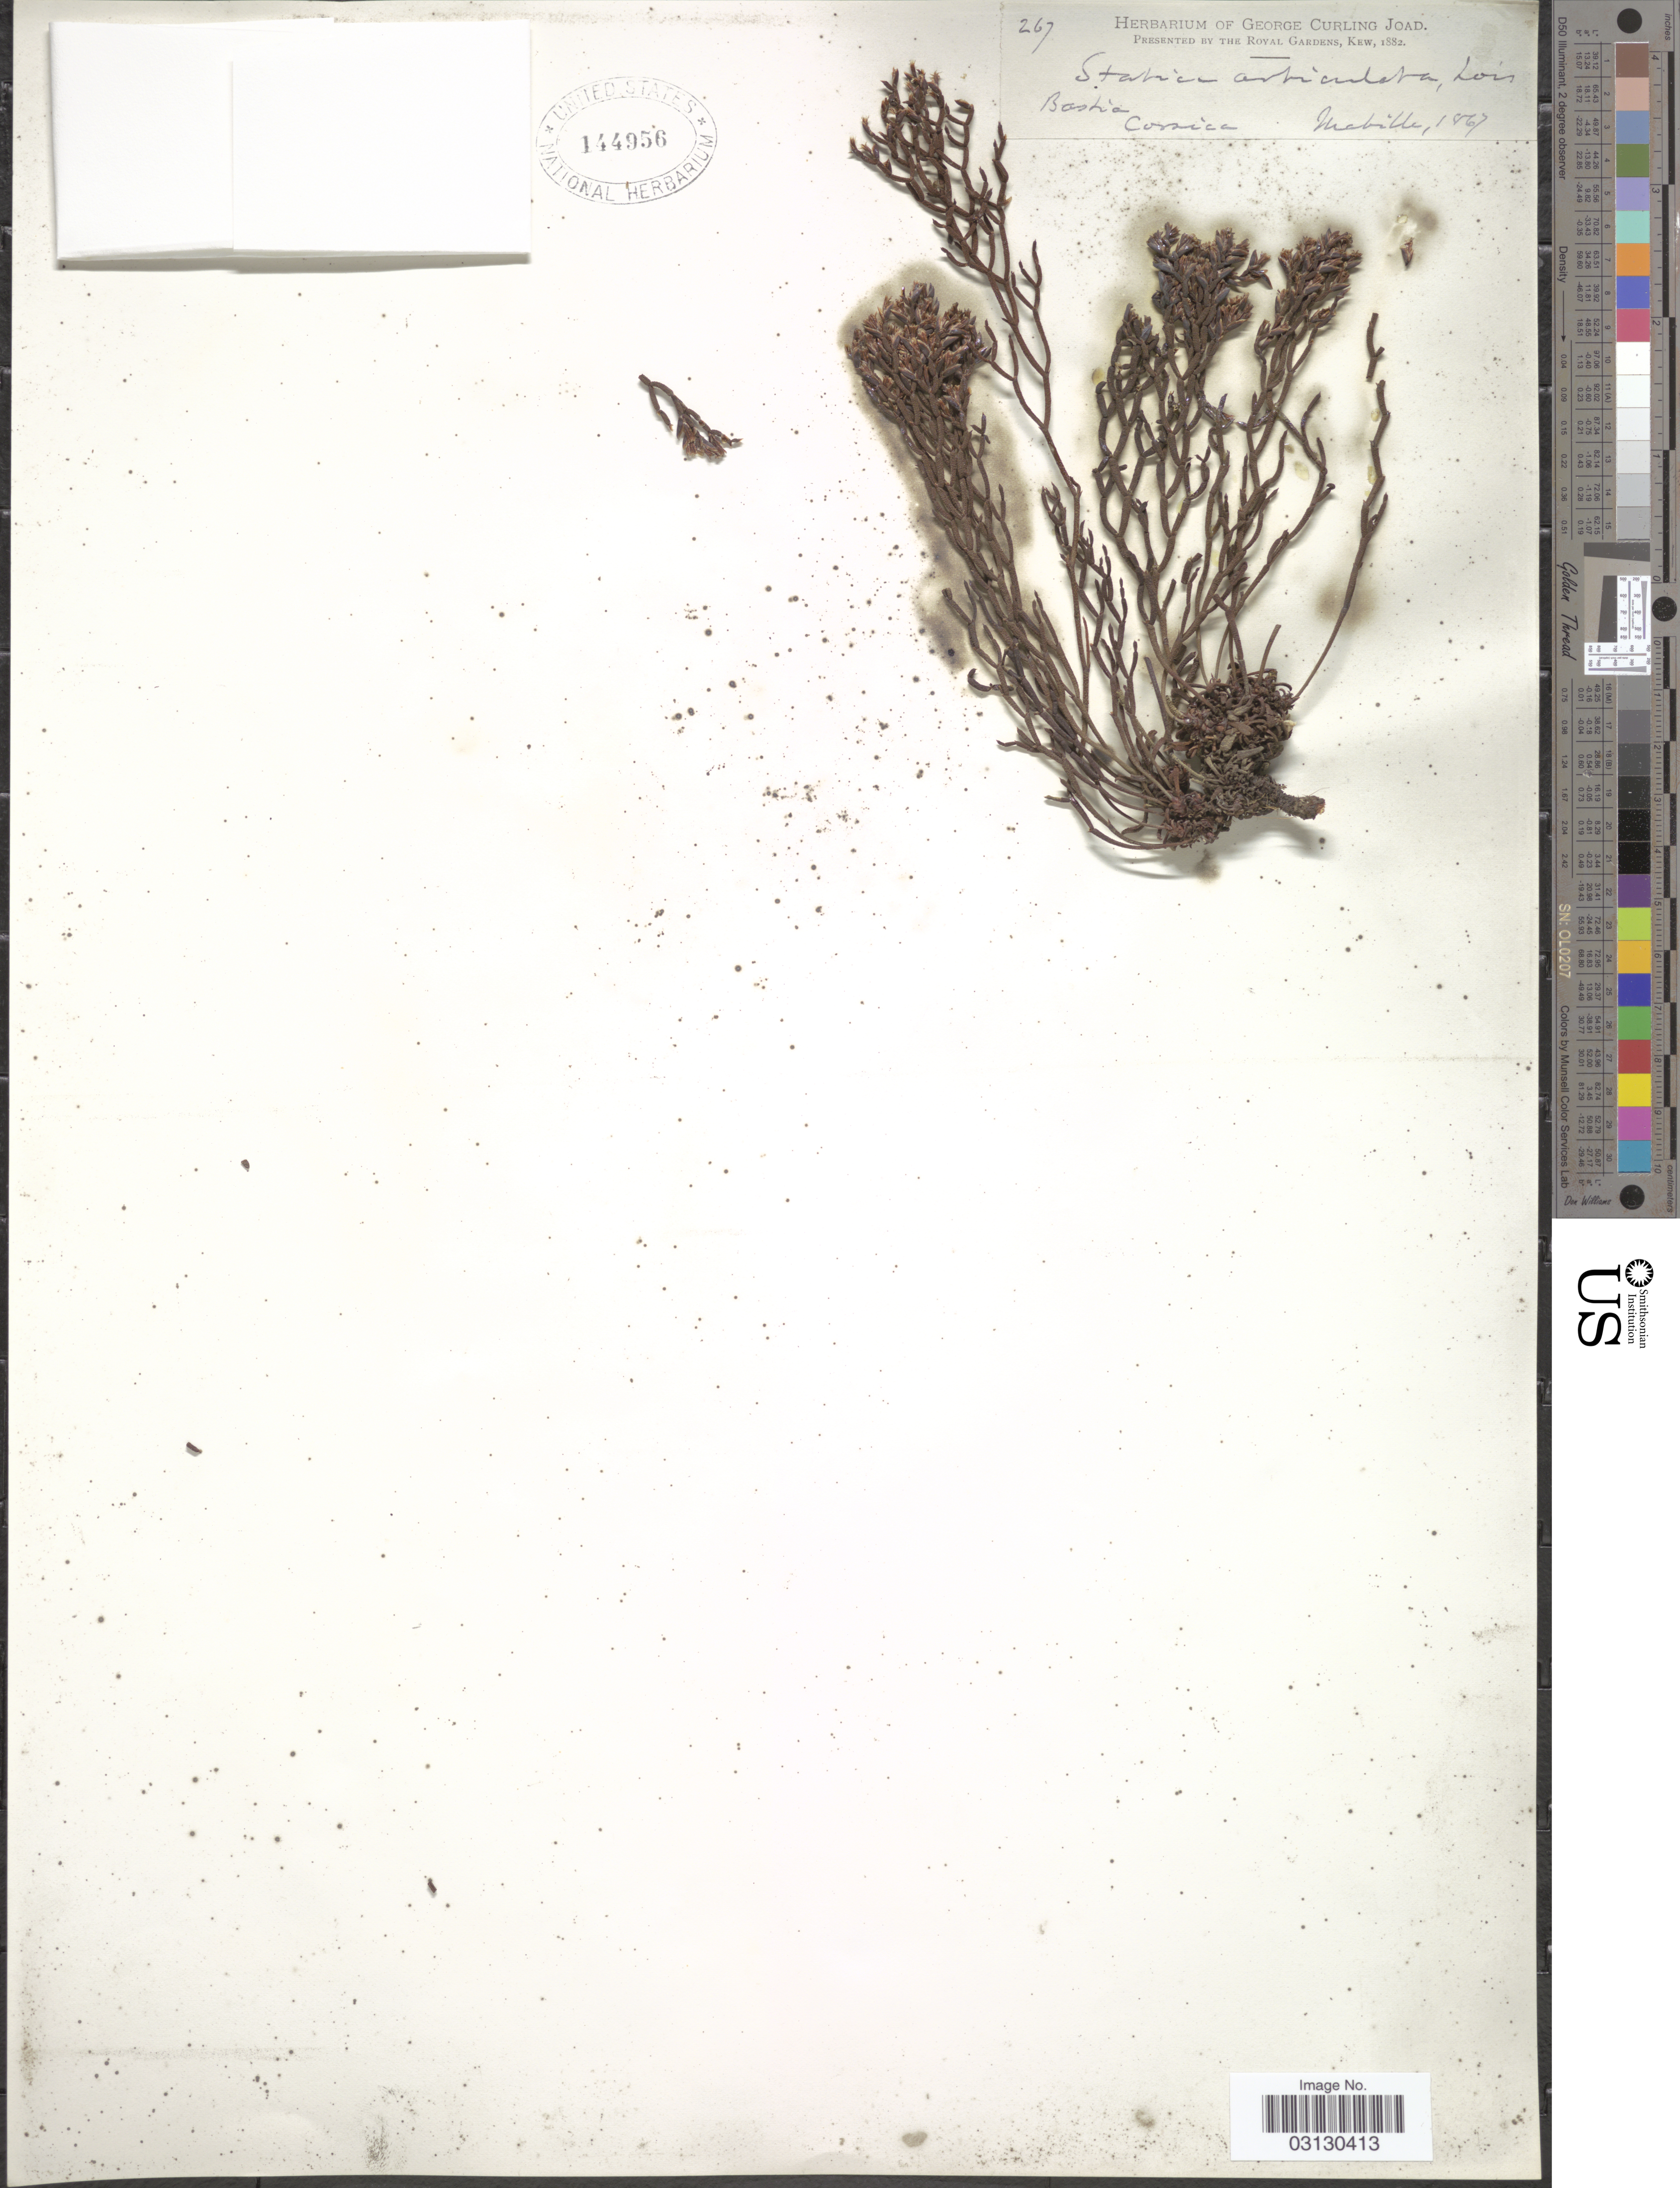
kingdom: Plantae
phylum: Tracheophyta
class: Magnoliopsida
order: Caryophyllales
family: Plumbaginaceae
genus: Limonium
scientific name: Limonium articulatum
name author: (Loisel.) Kuntze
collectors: Mabille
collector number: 267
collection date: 1867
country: France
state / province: Corsica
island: Corse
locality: Bastia.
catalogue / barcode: US 144956